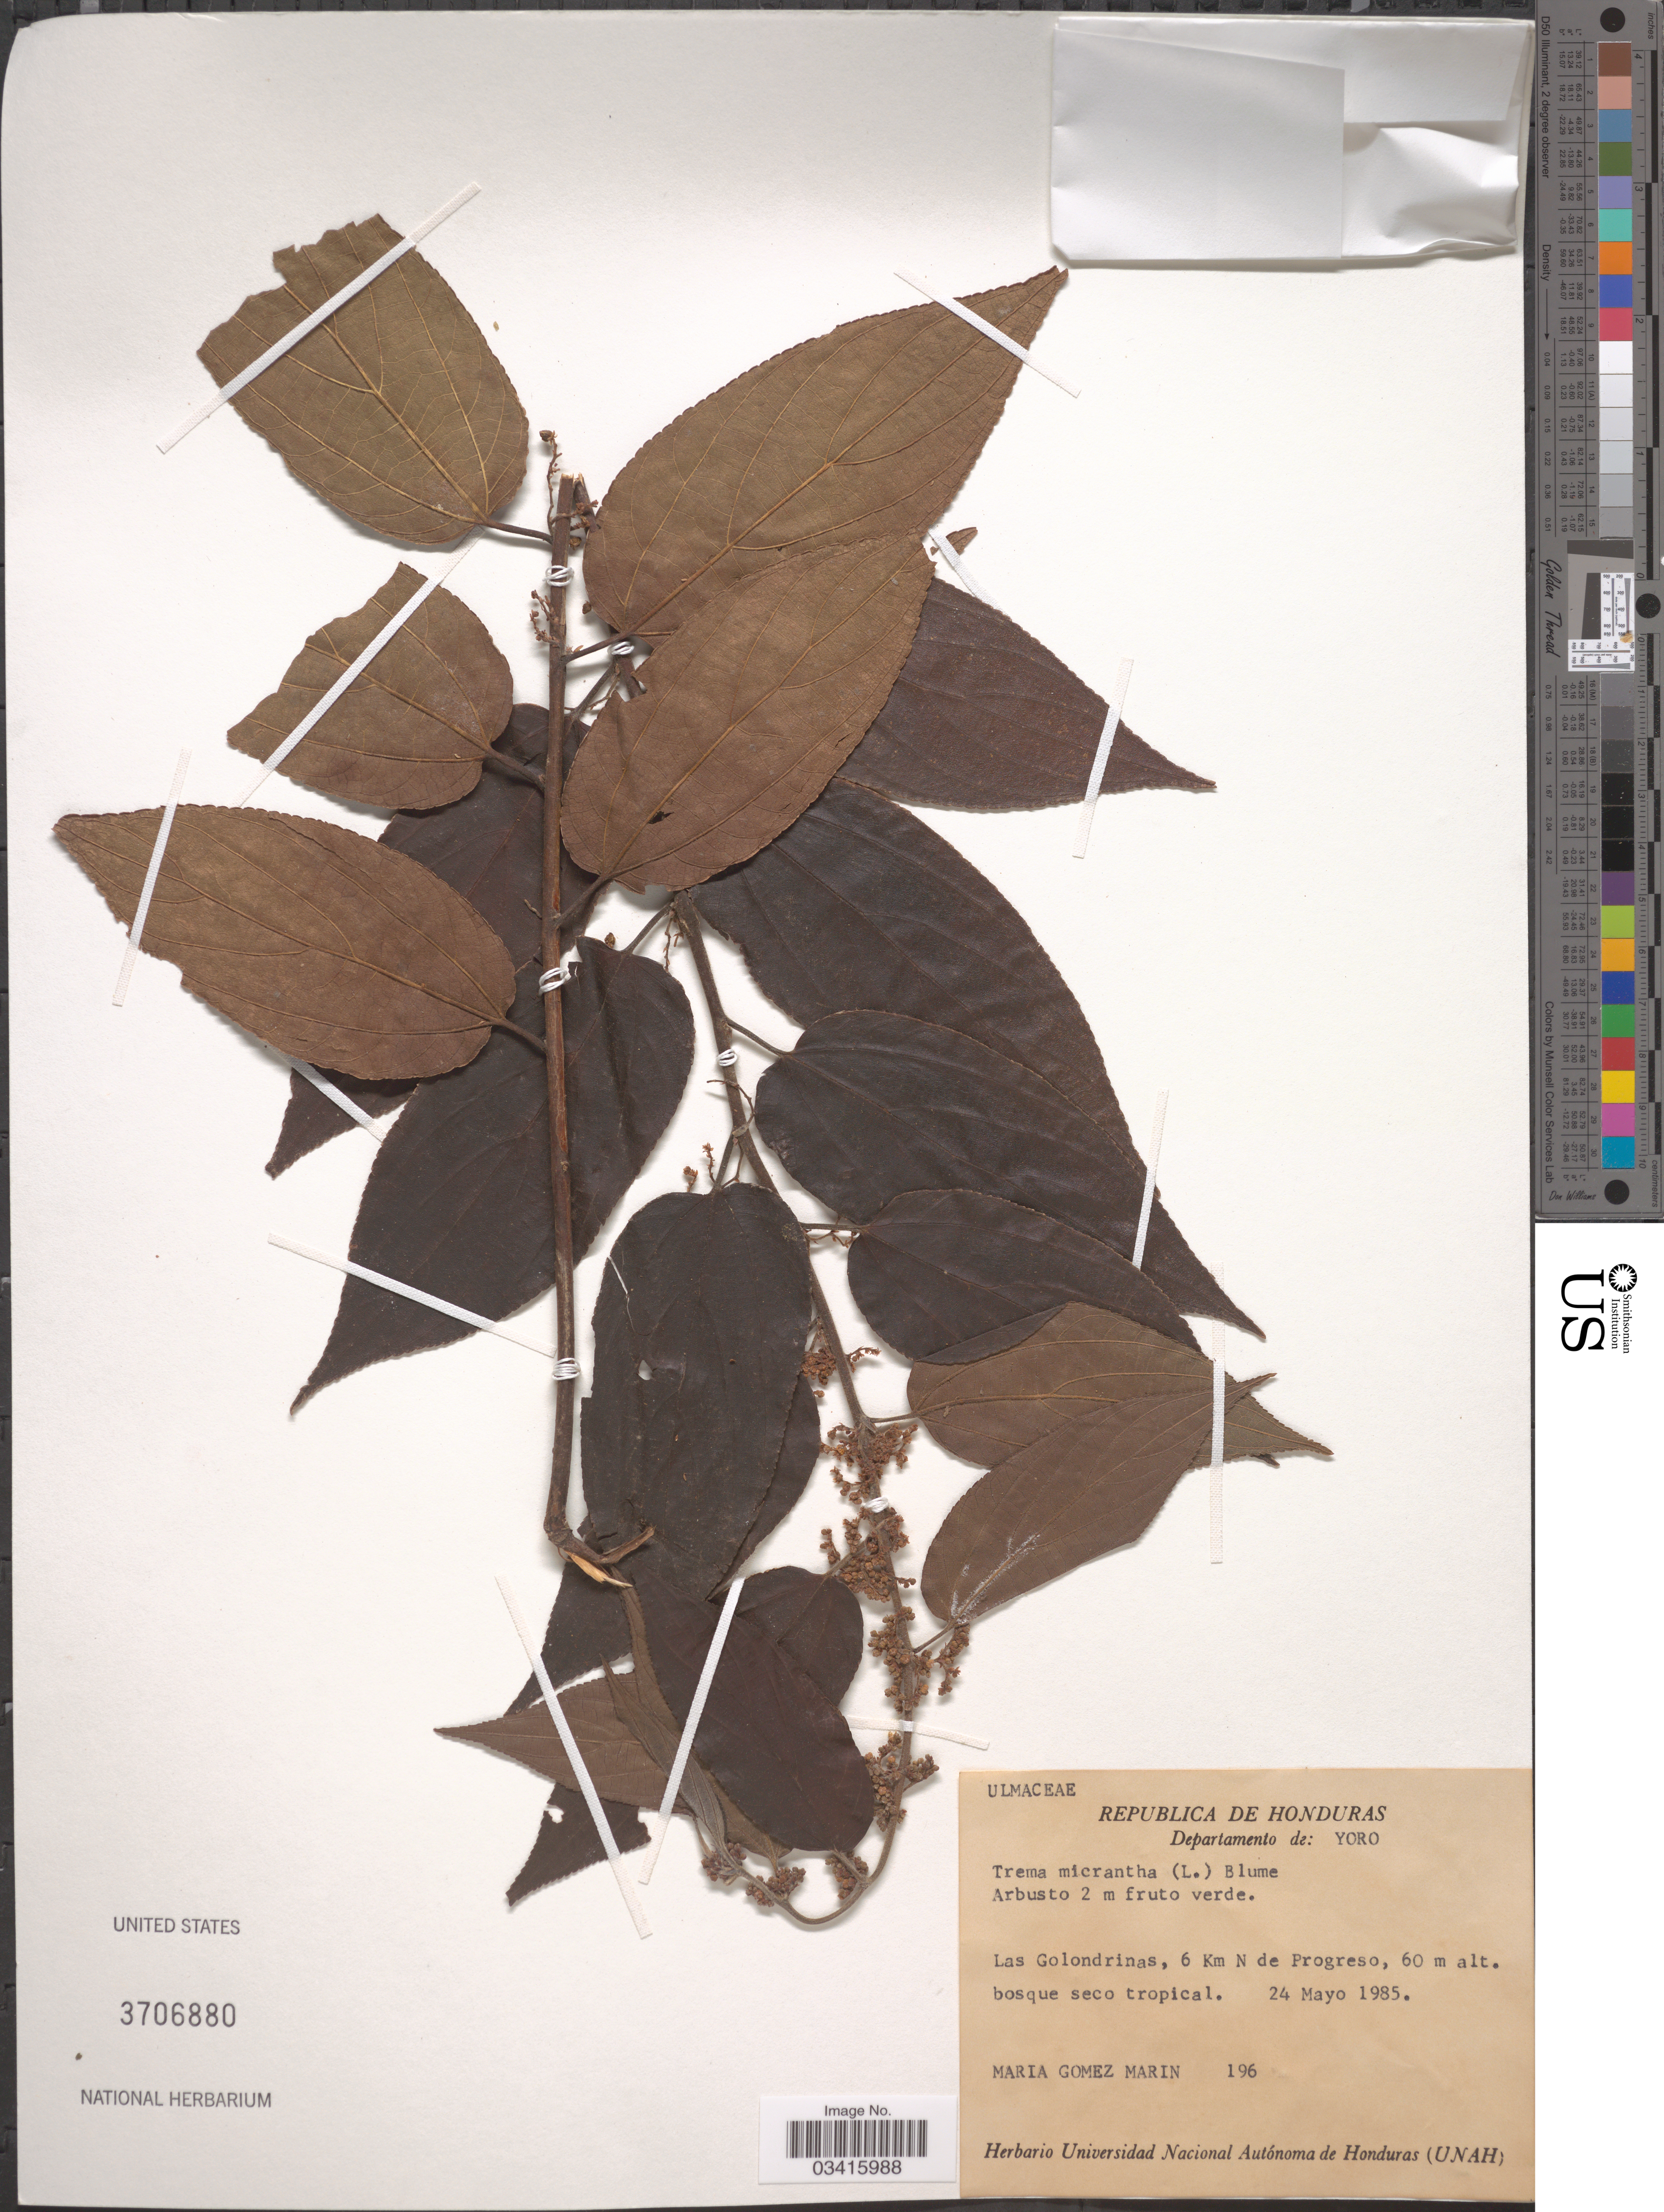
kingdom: Plantae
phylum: Tracheophyta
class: Magnoliopsida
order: Rosales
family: Cannabaceae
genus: Trema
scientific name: Trema micranthum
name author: (L.) Blume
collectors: M. Marin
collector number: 196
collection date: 1985-05-24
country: Honduras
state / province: Yoro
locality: Departamento de: Yoro. Las Golondrinas, 6 Km N de Progreso.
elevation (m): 60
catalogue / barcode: US 3706880